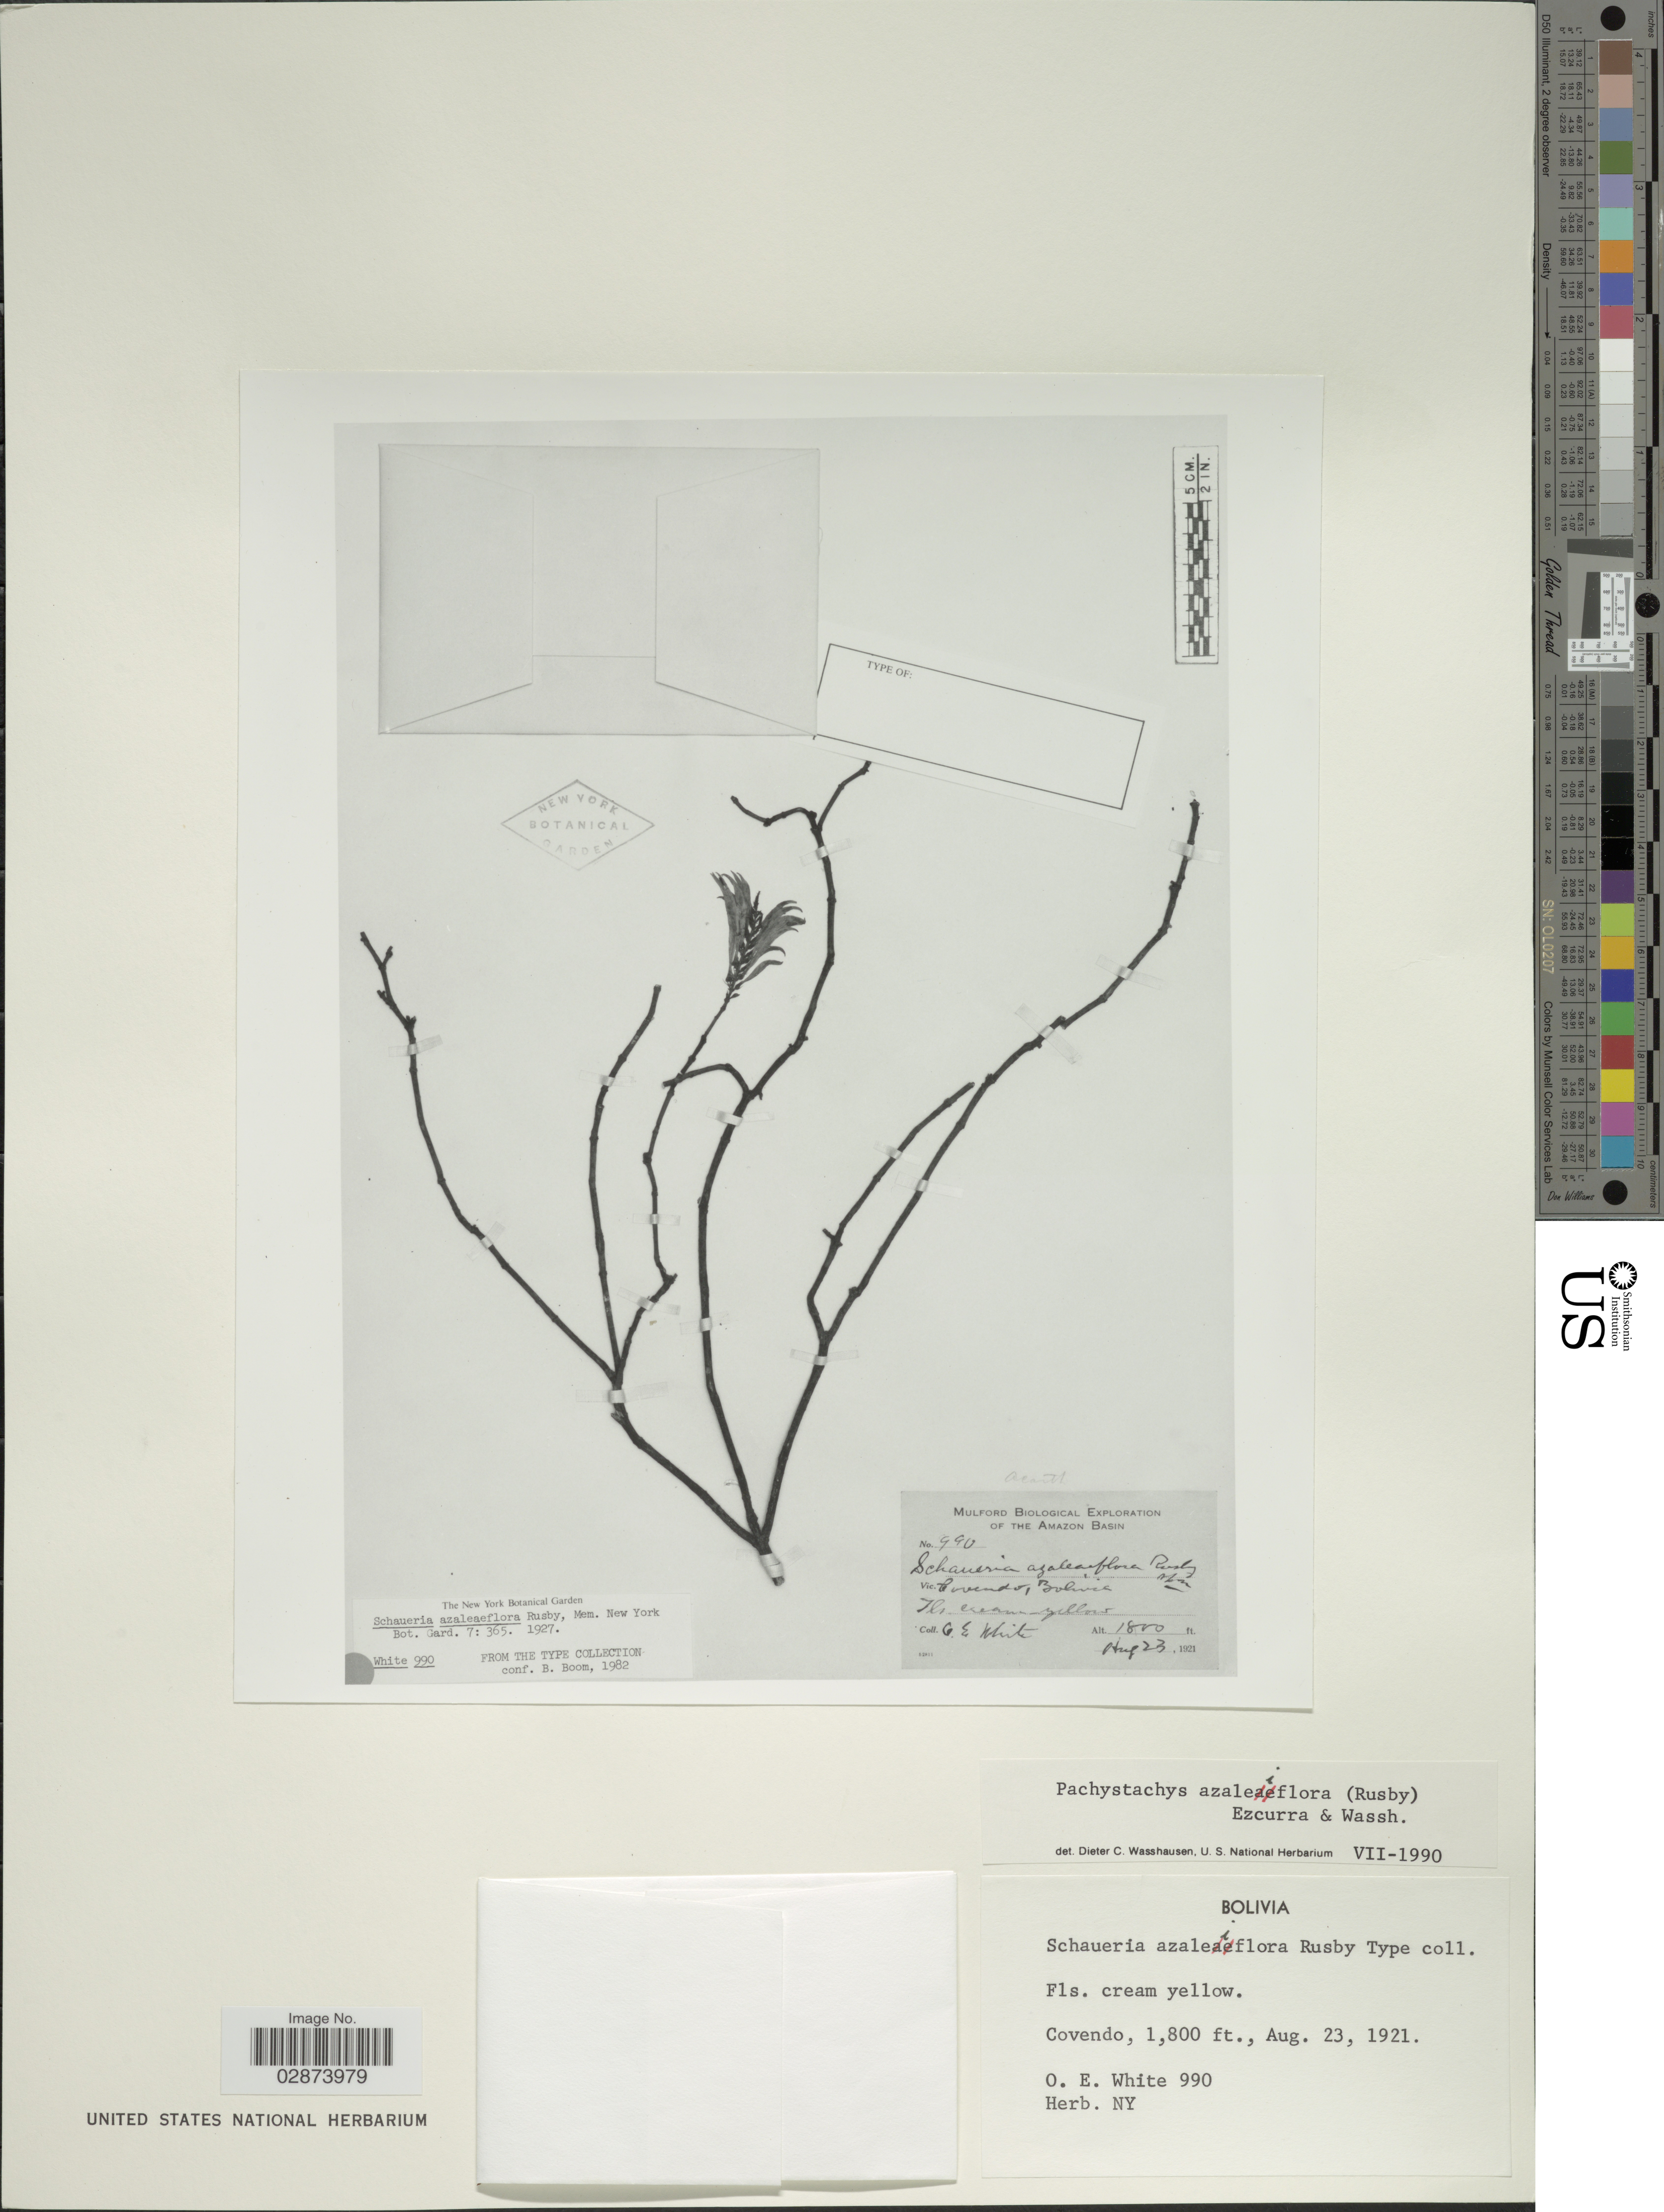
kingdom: Plantae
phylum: Tracheophyta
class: Magnoliopsida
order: Lamiales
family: Acanthaceae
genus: Schaueria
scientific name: Schaueria azaleiflora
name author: Rusby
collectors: O. E. White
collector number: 990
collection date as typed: Aug. 23, 1921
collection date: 1921-08-23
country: Bolivia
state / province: La Paz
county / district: Sud Yungas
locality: Covendo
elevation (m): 549